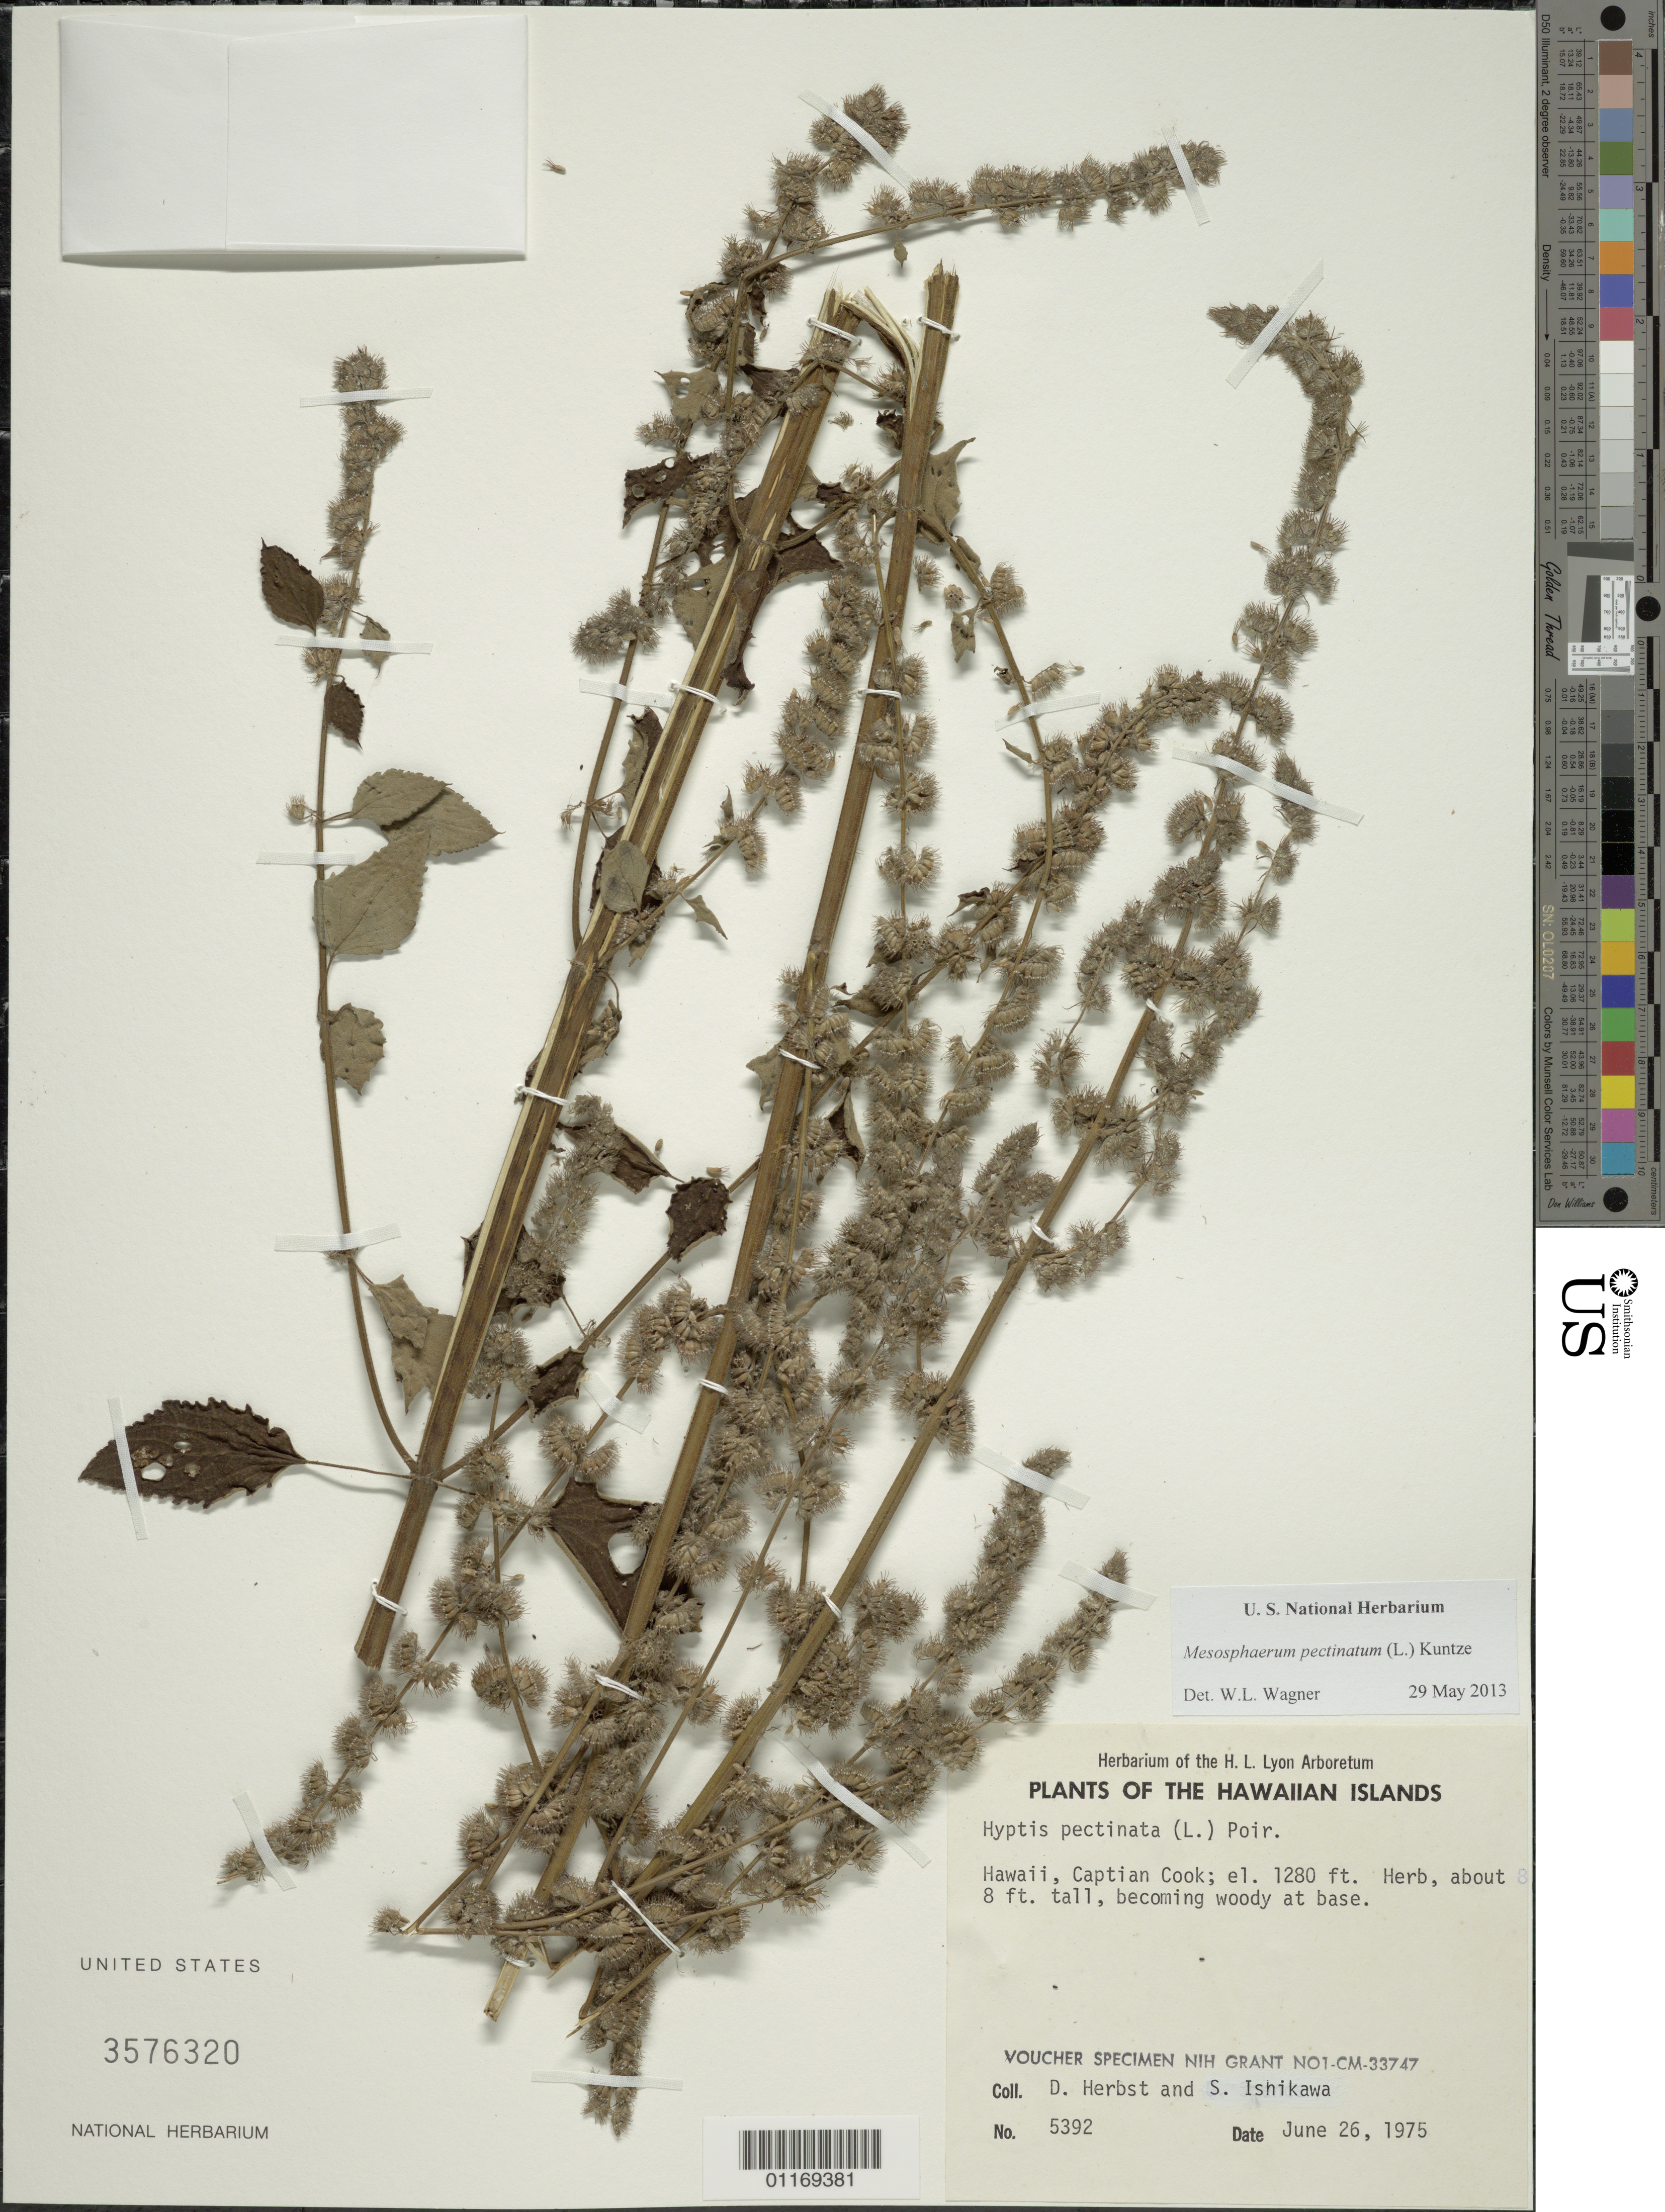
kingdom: Plantae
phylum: Tracheophyta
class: Magnoliopsida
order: Lamiales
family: Lamiaceae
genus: Mesosphaerum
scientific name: Mesosphaerum pectinatum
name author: (L.) Kuntze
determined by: Wagner, W. L., (BOT), Smithsonian Institution - National Museum of Natural History (UNITED STATES)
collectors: D. R. Herbst & S. Ishikawa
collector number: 5392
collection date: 1975-06-26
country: United States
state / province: Hawaii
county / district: Hawaii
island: Hawaii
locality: Captain Cook.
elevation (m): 390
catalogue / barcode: US 3576320